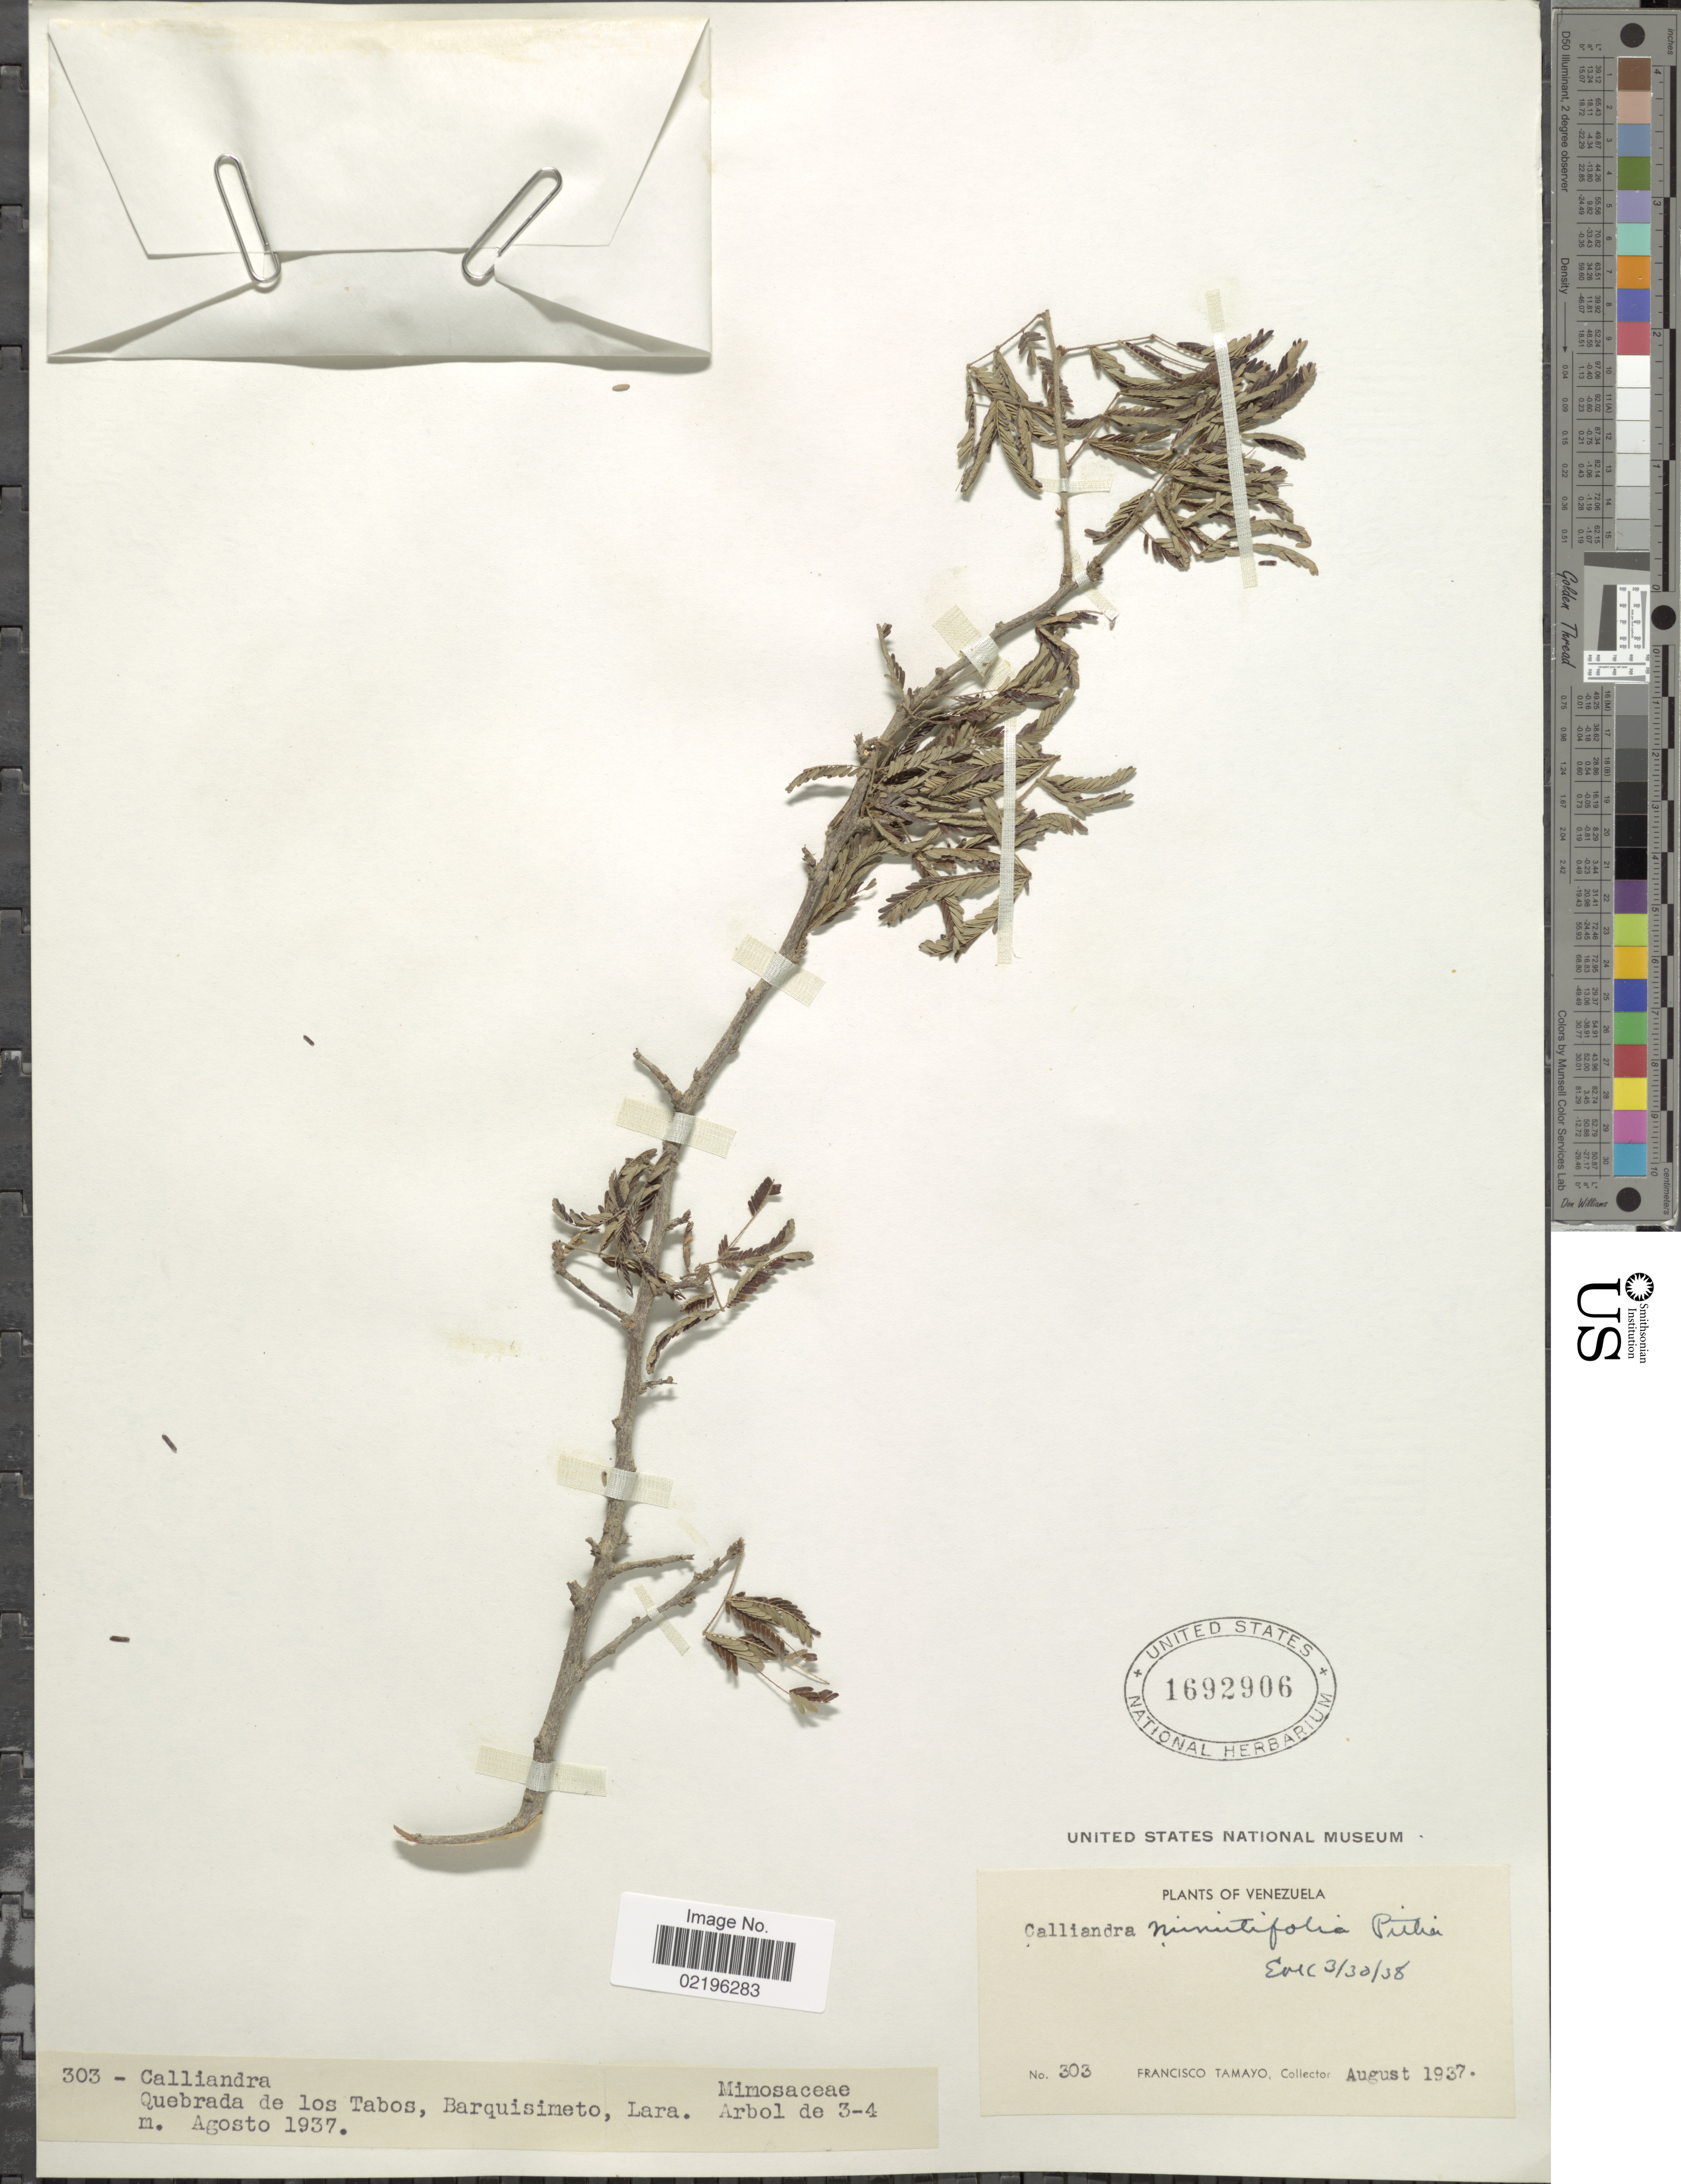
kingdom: Plantae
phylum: Tracheophyta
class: Magnoliopsida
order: Fabales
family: Fabaceae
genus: Calliandra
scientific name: Calliandra glomerulata var. parvifolia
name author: (Benth.) Barneby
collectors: F. Tamayo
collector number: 303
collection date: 1937-08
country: Venezuela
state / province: Lara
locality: Quebrada de los Tabos, Barquisimeto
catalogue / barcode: US 1692906